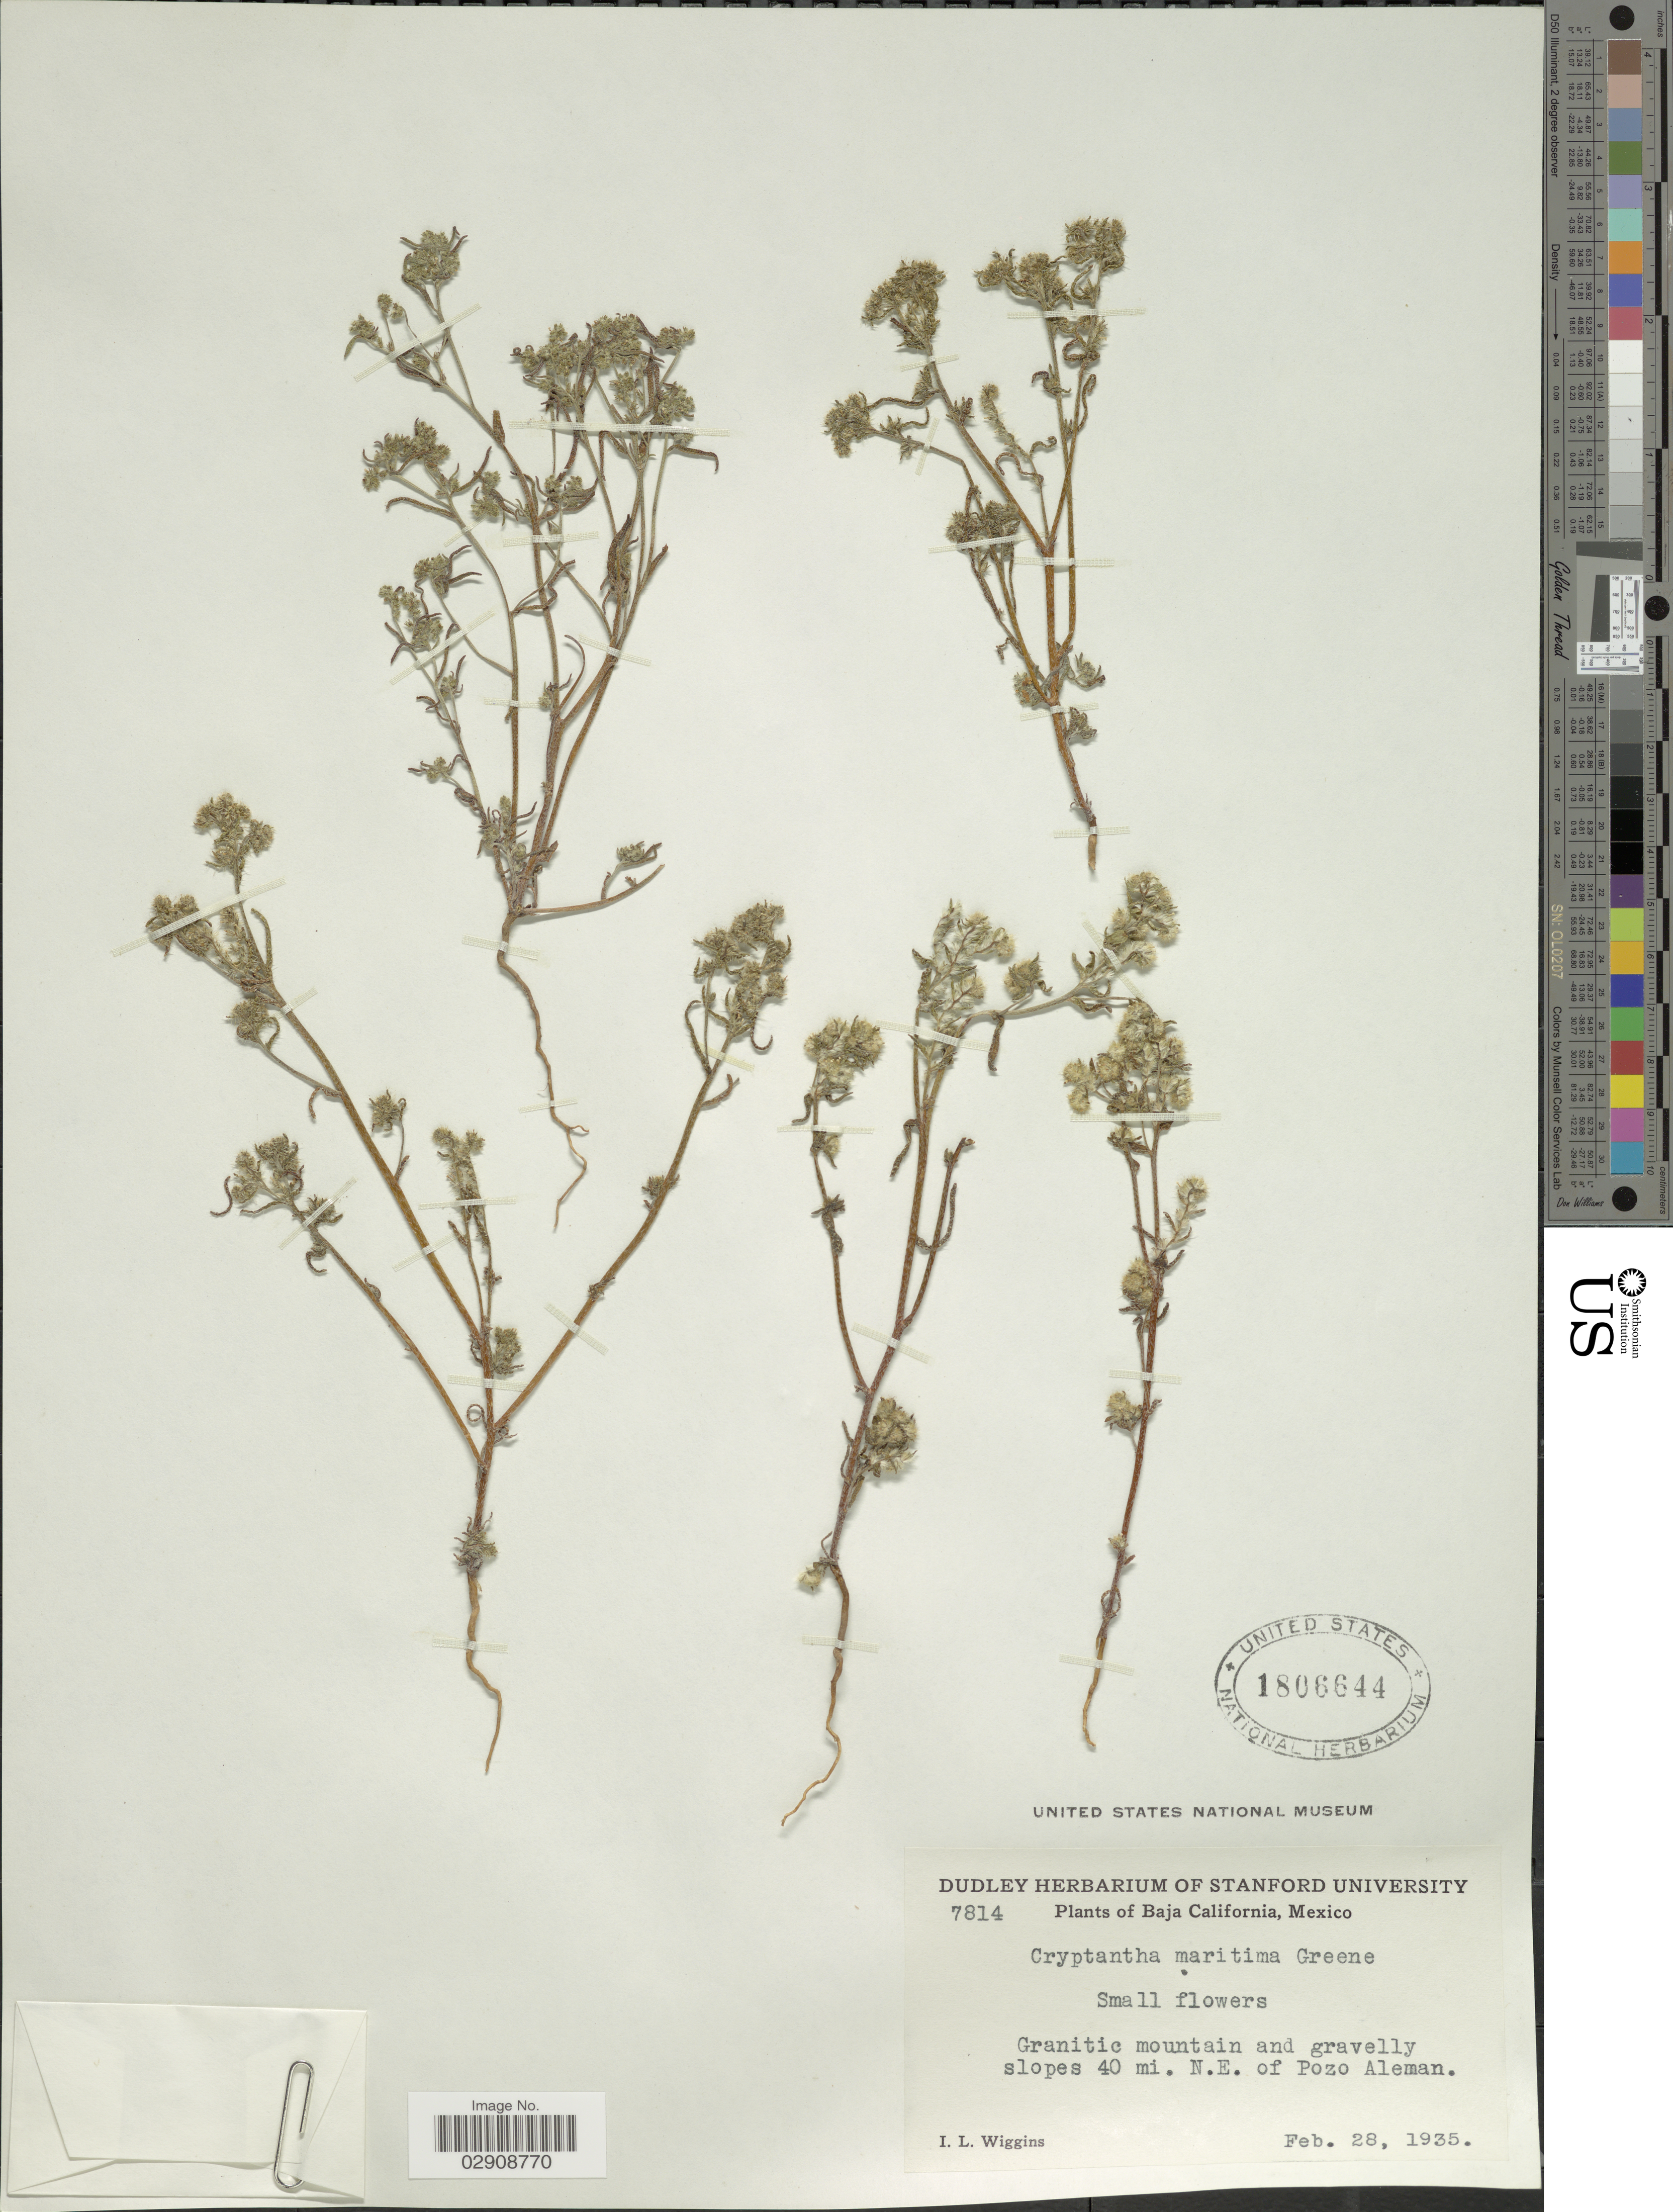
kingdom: Plantae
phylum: Tracheophyta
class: Magnoliopsida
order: Boraginales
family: Boraginaceae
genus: Cryptantha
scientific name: Cryptantha maritima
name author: (Greene) Greene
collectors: I. L. Wiggins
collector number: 7814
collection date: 1935-02-28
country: Mexico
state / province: Baja California Norte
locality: Granitic mountain and gravelly slopes 40 mi. N.E. of Pozo Aleman.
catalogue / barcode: US 1806644